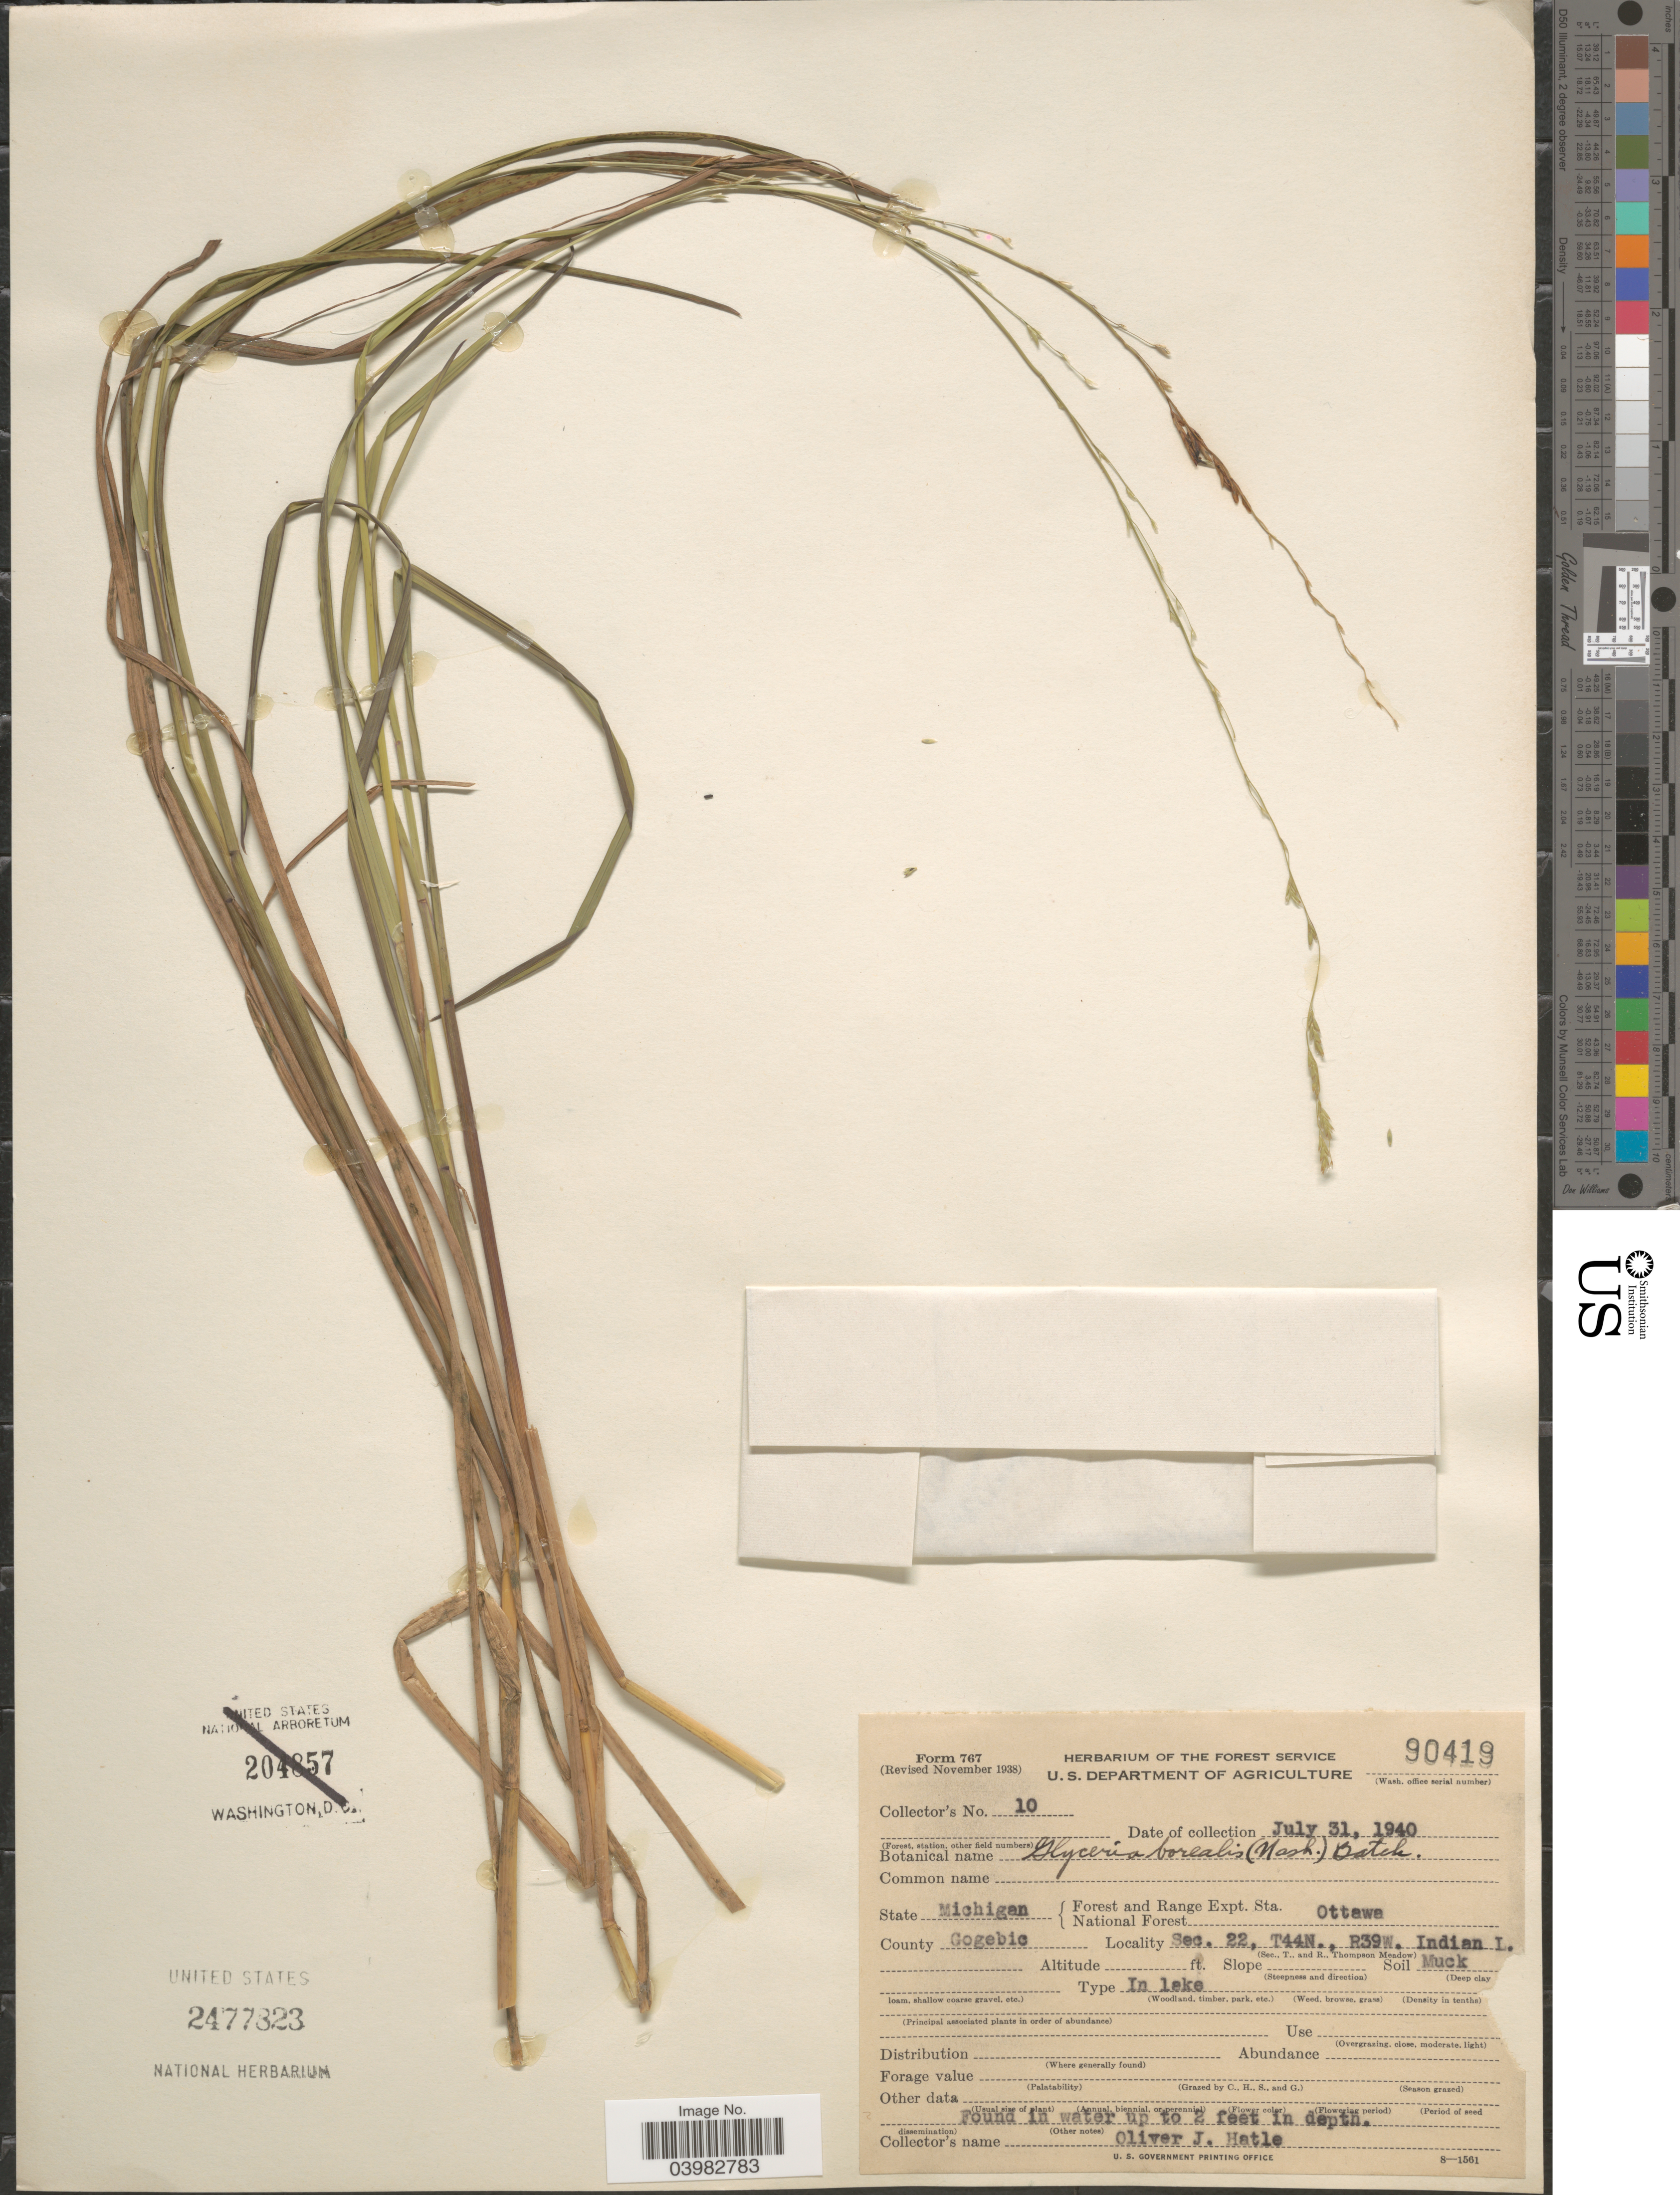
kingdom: Plantae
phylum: Tracheophyta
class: Liliopsida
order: Poales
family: Poaceae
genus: Glyceria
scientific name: Glyceria borealis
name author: (Nash) Batchelder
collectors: O. Hatle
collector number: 10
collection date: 1940-07-31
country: United States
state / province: Michigan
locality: Forest and Range Expt. Sta. National Forest Ottawa. County Gogebic. Sec. 22, T44N., R39W. Indian L.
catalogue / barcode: US 2477823